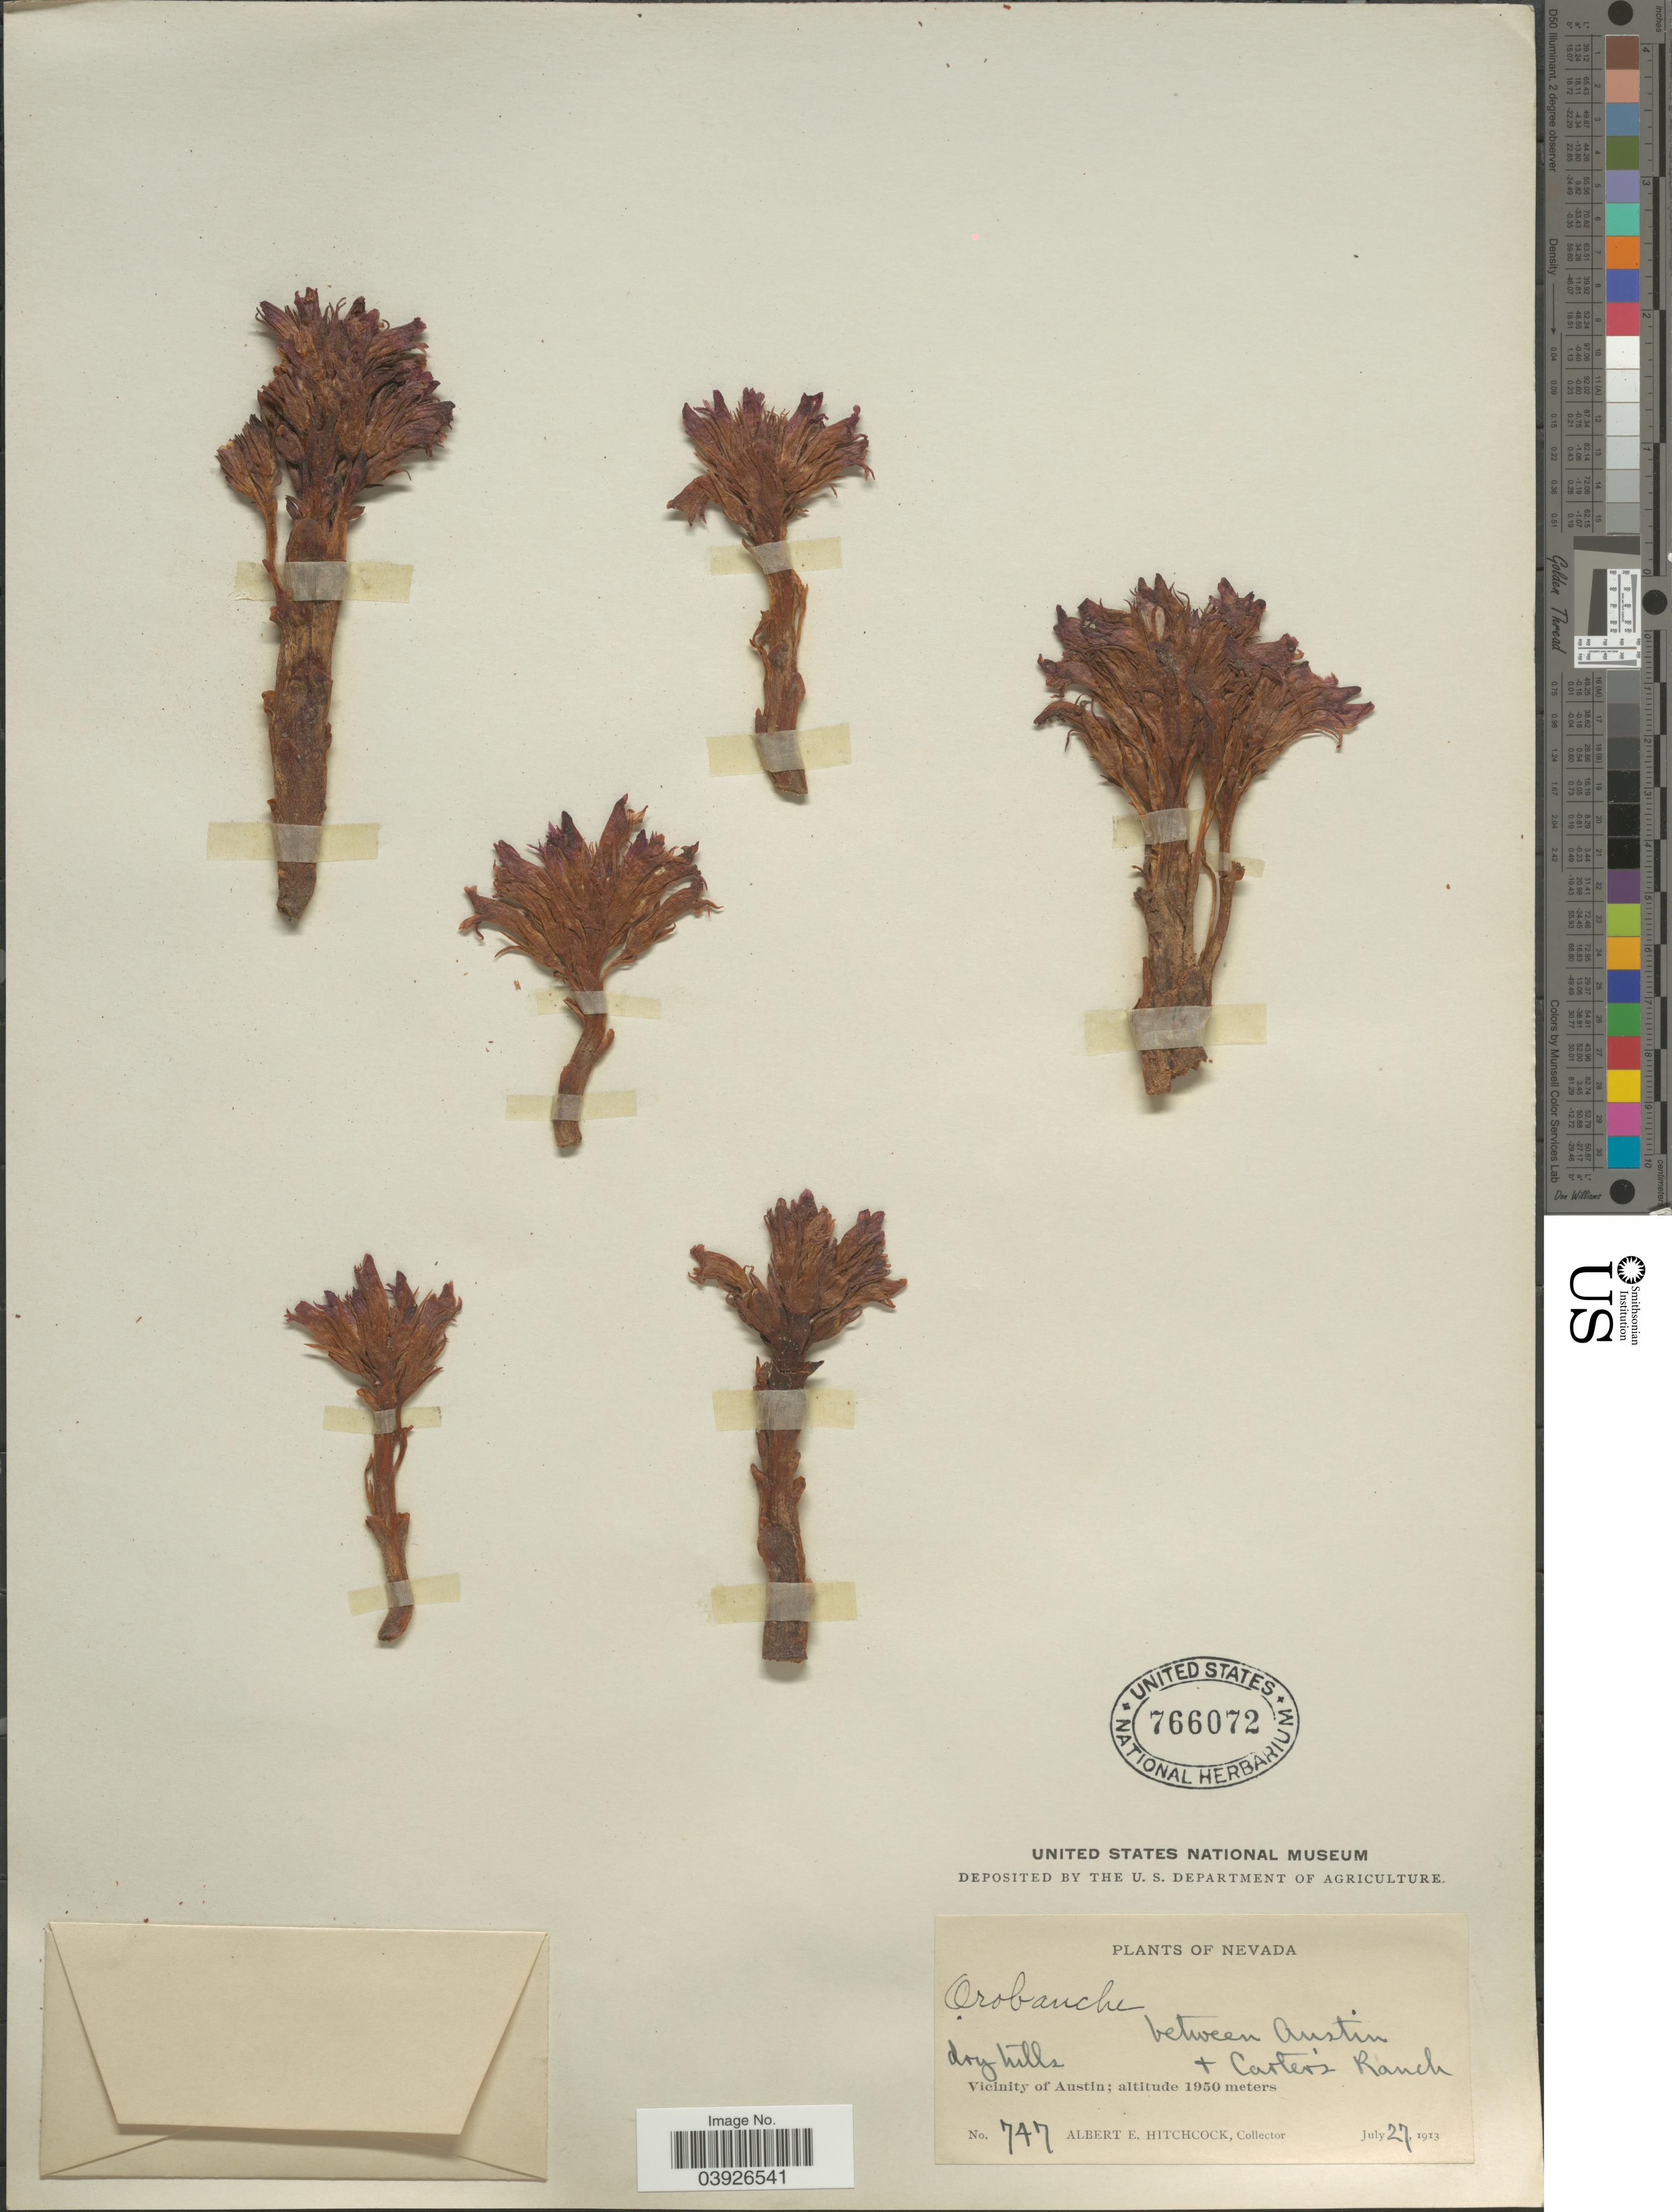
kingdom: Plantae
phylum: Tracheophyta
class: Magnoliopsida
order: Lamiales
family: Orobanchaceae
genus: Orobanche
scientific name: Orobanche multiflora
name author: Nutt.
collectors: A. Hitchcock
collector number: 747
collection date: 1913-07-27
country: United States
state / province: Nevada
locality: Between Austin & Carter's Ranch. Vicinity of Austin.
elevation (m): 1950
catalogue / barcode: US 766072